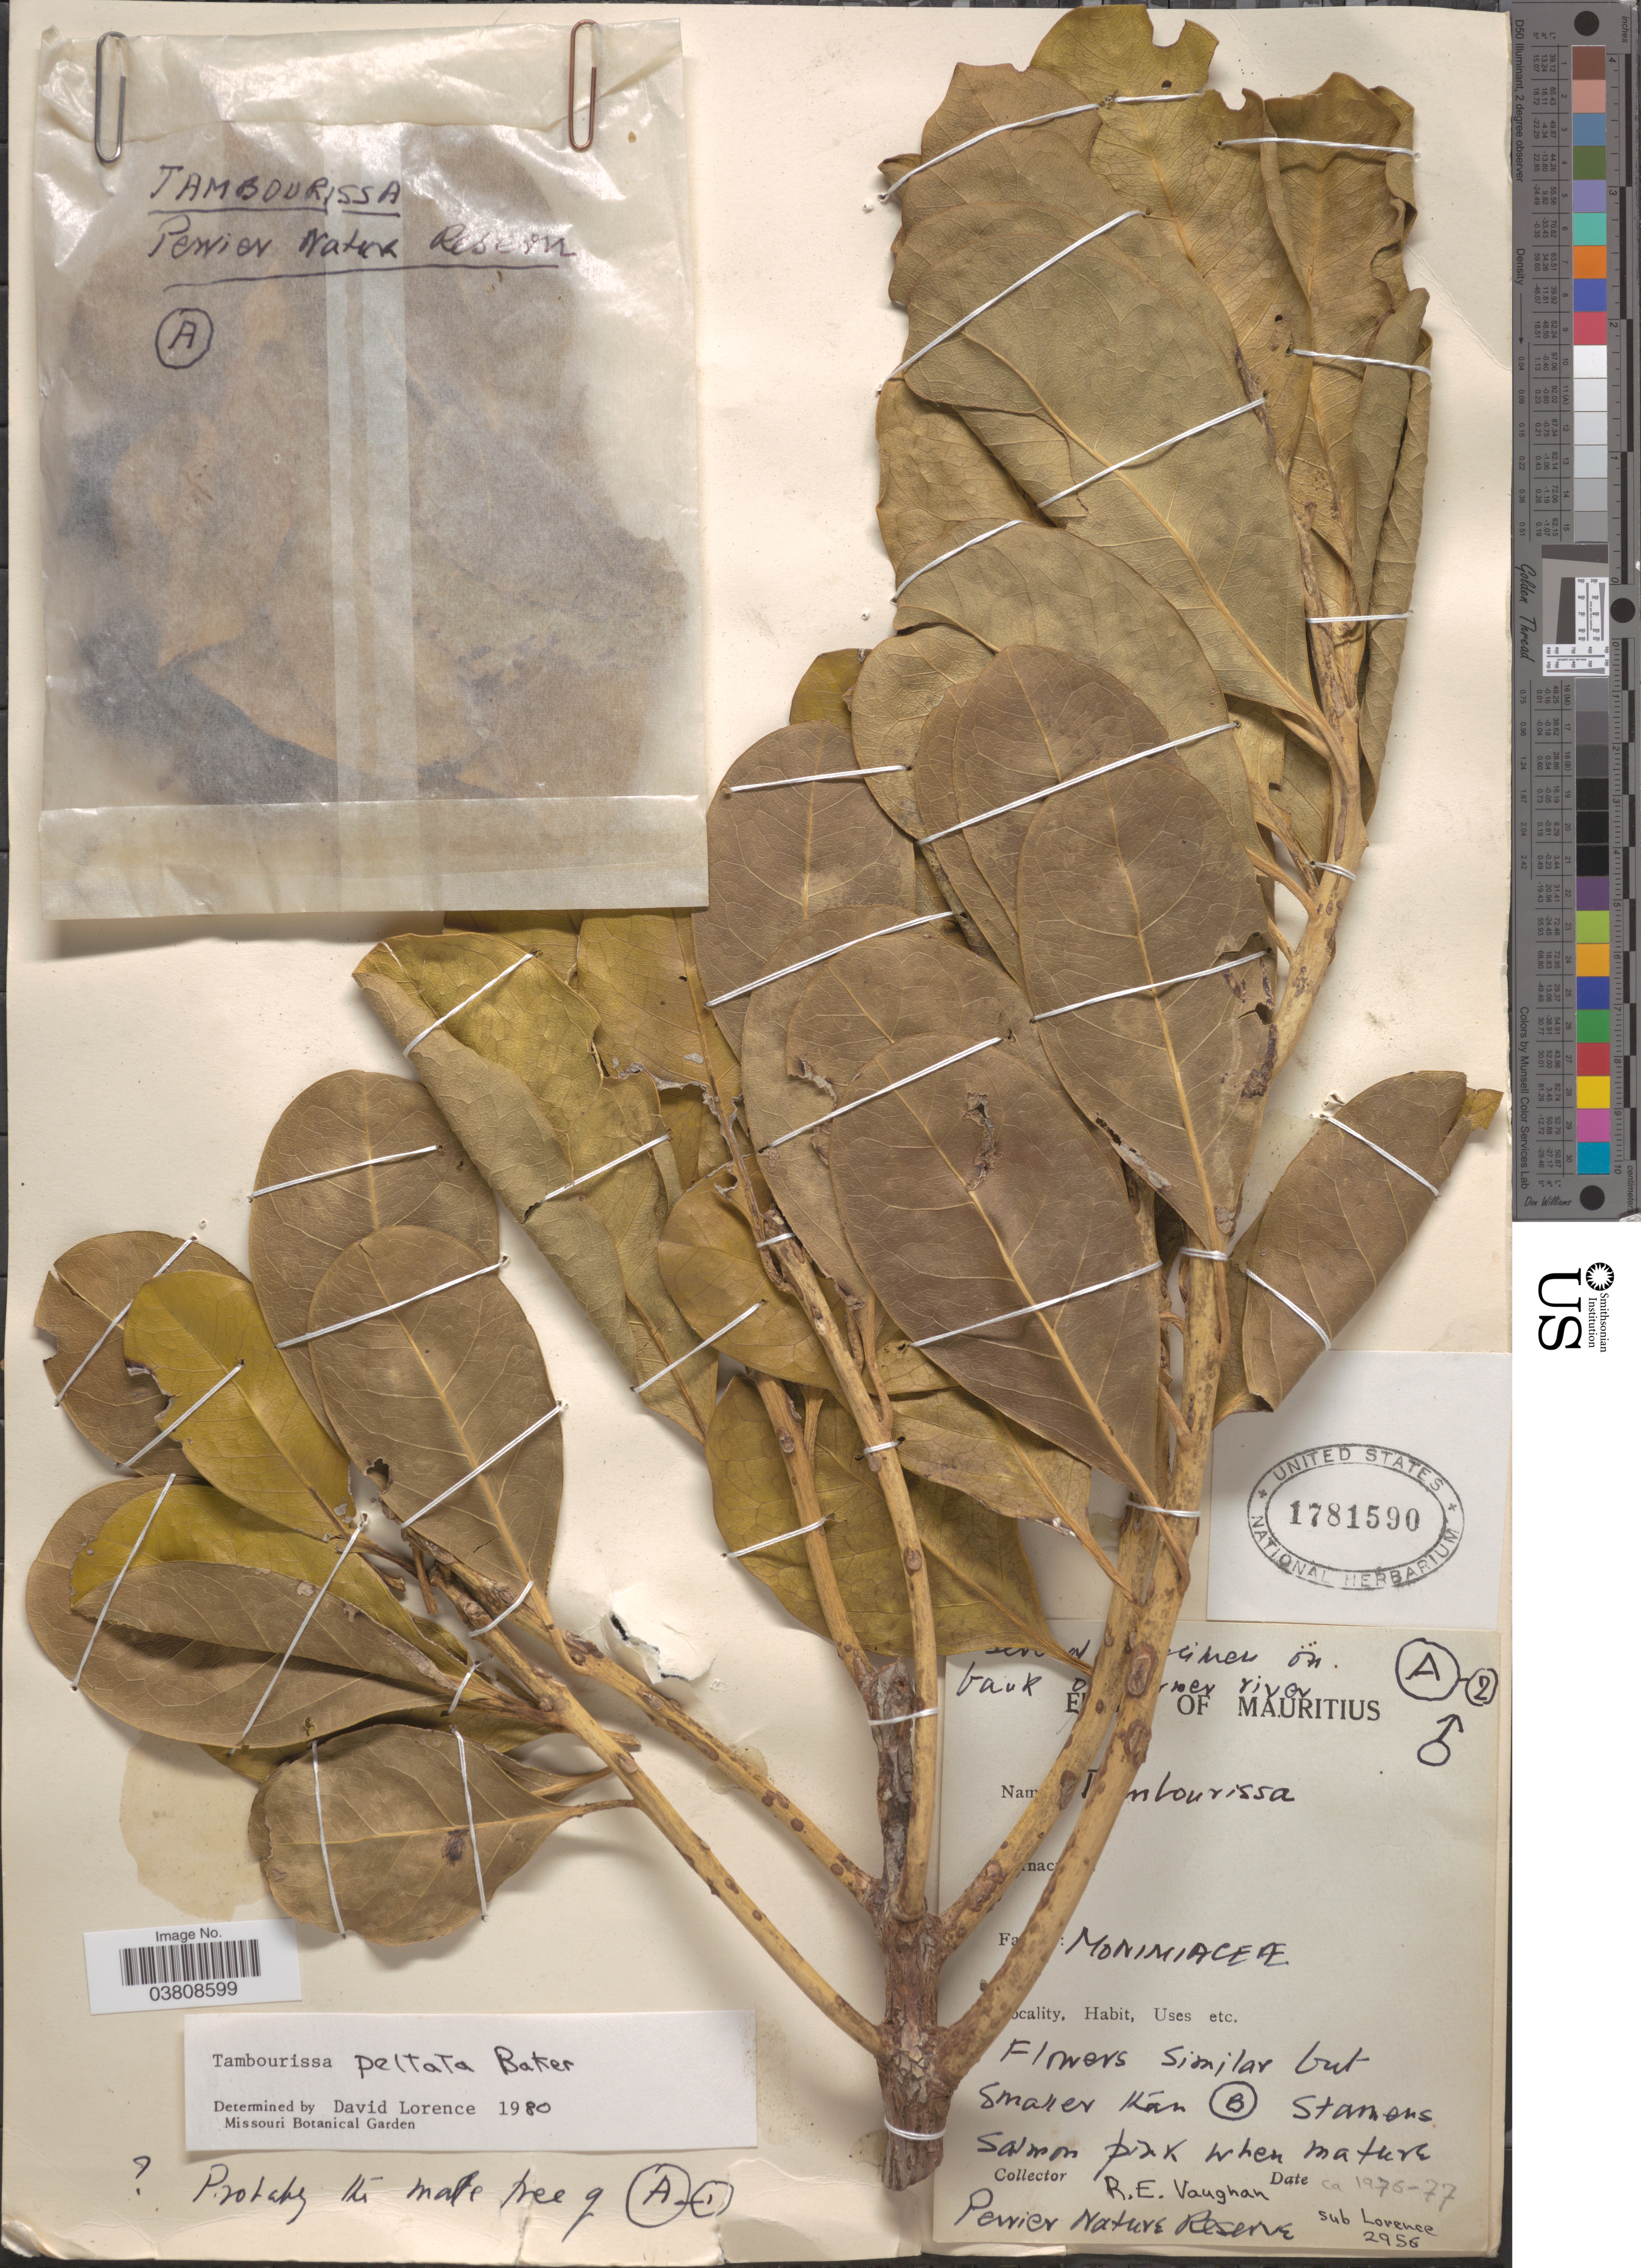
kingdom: Plantae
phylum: Tracheophyta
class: Magnoliopsida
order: Laurales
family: Monimiaceae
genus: Tambourissa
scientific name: Tambourissa peltata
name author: Baker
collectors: R. Vaughan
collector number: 2956?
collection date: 1976/1977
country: Mauritius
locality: Perrier Nature Reserve.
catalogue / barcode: US 1781590